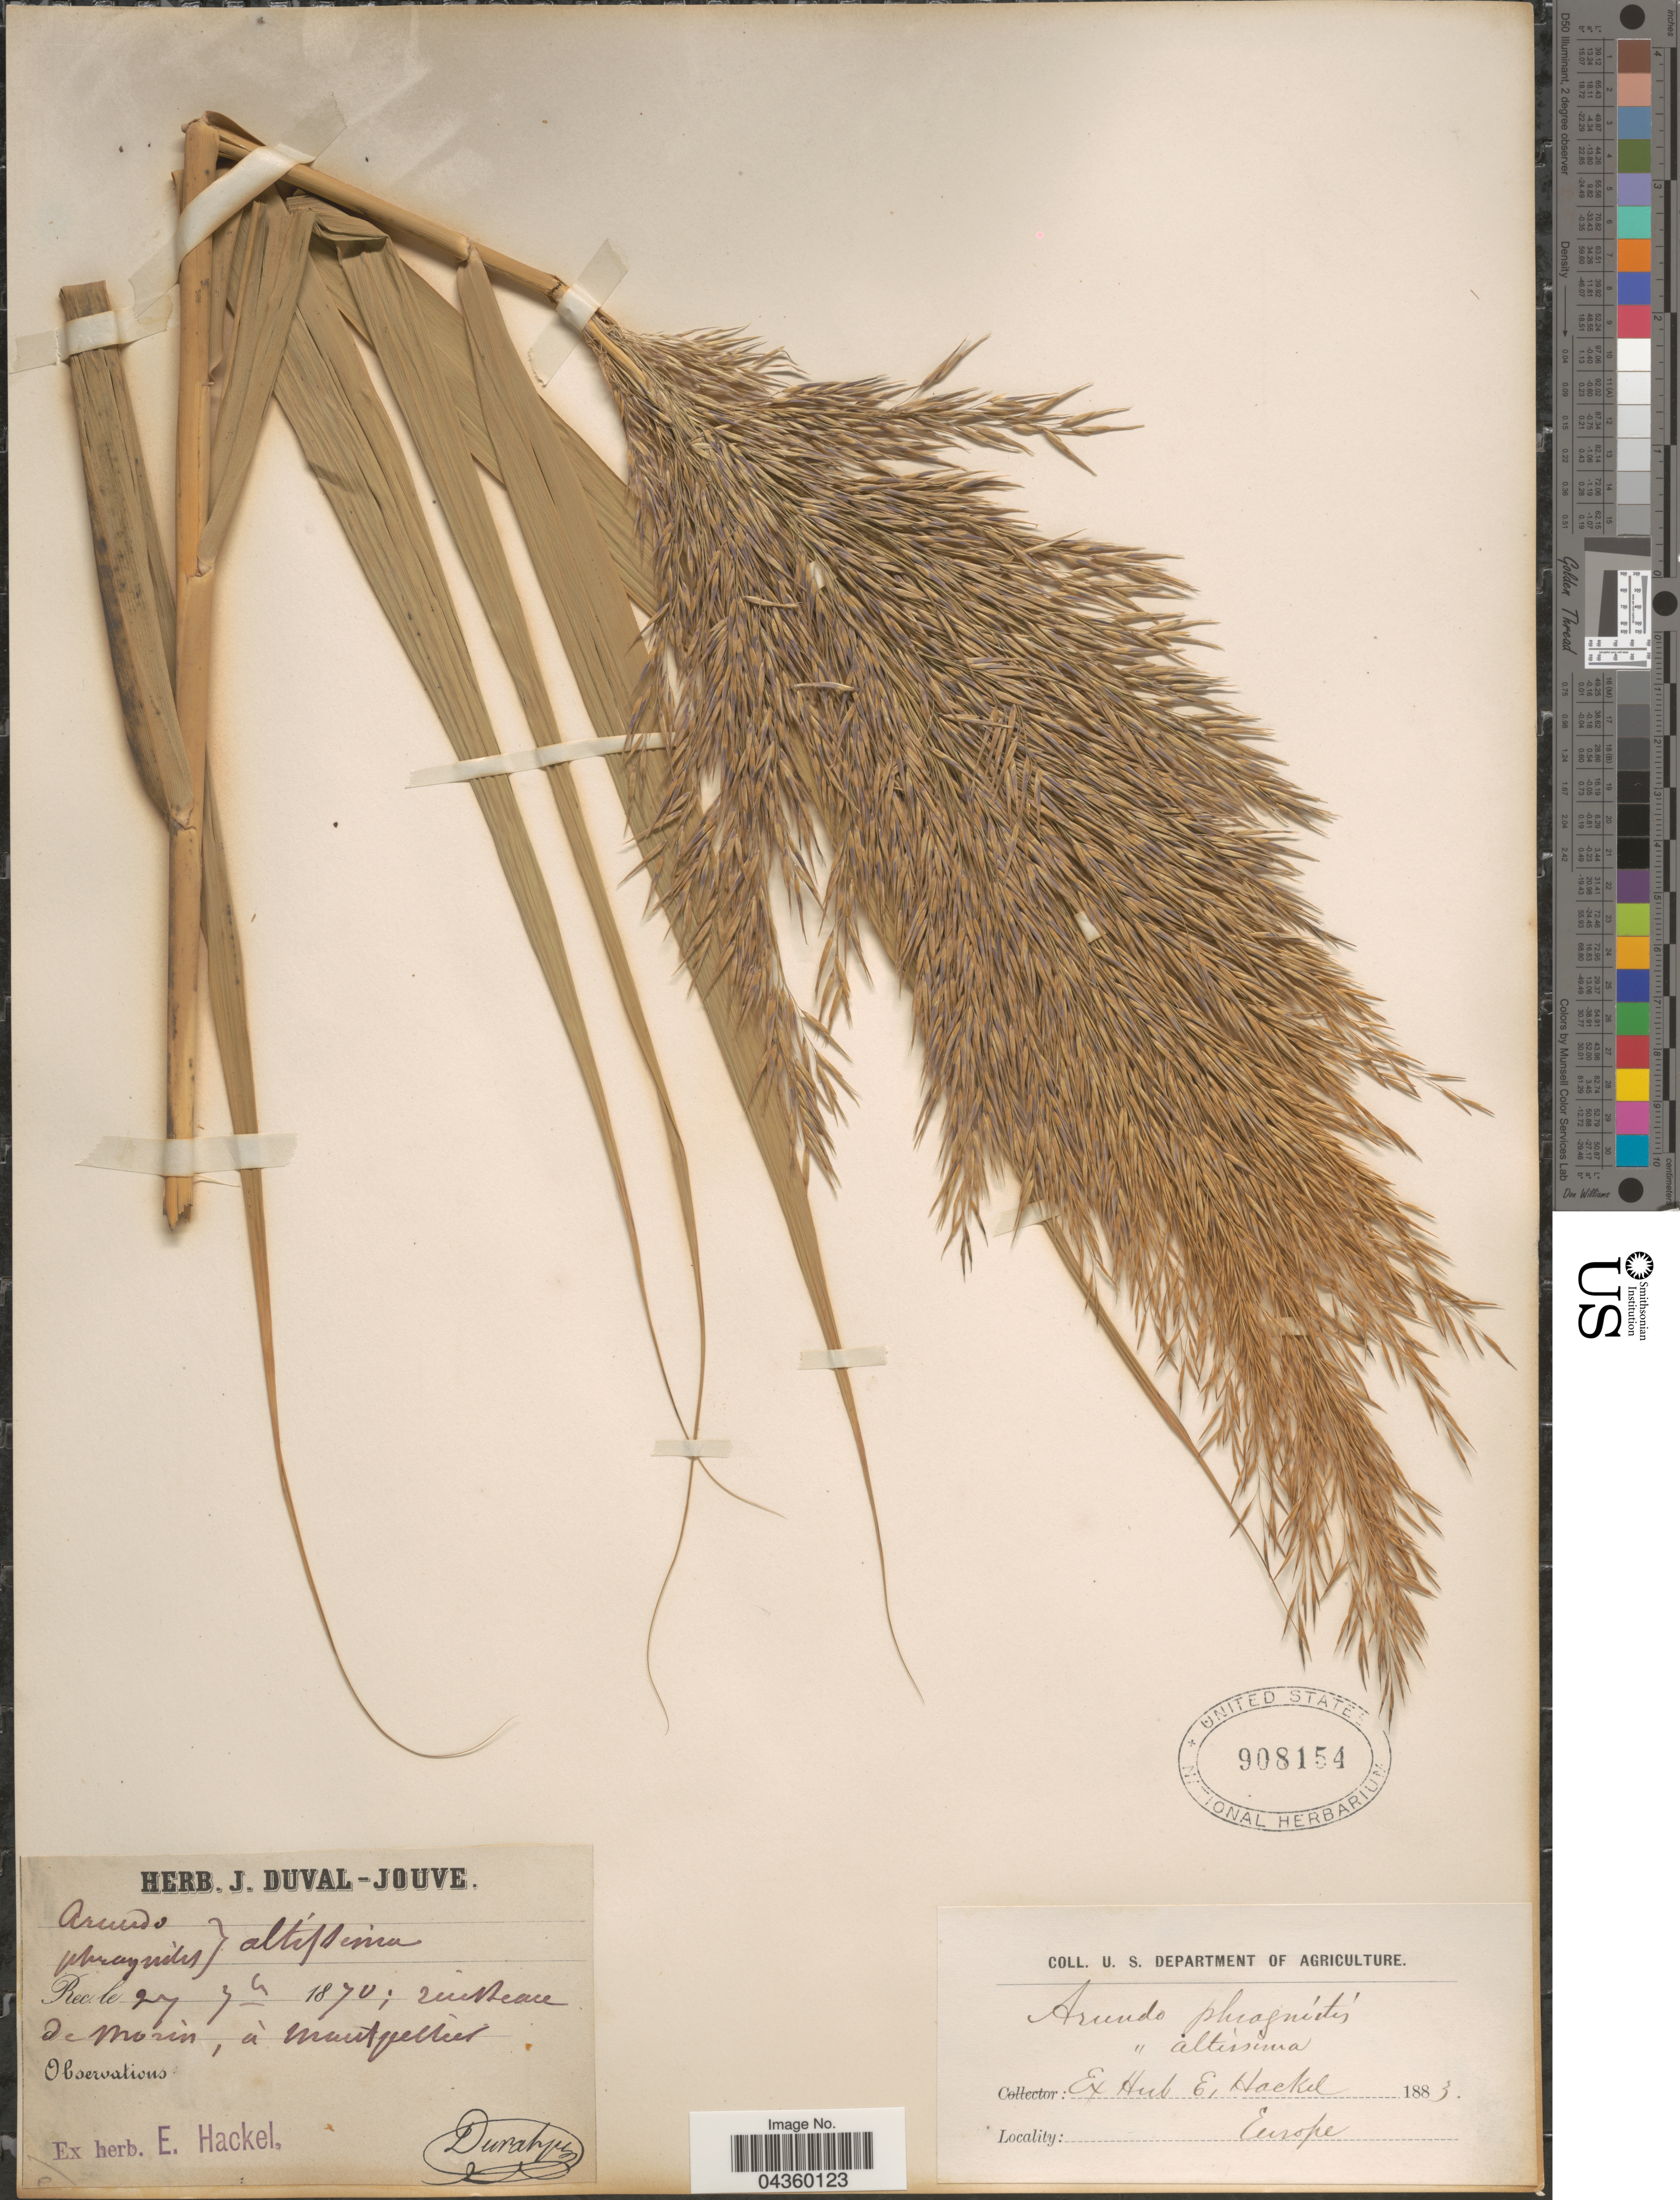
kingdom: Plantae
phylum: Tracheophyta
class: Liliopsida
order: Poales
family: Poaceae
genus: Phragmites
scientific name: Phragmites australis subsp. chrysanthus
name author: (Mabille) Kerguélen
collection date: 1870-09-27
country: France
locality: Europe. Ruisseau de Morin, à Montpellier.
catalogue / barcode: US 908154